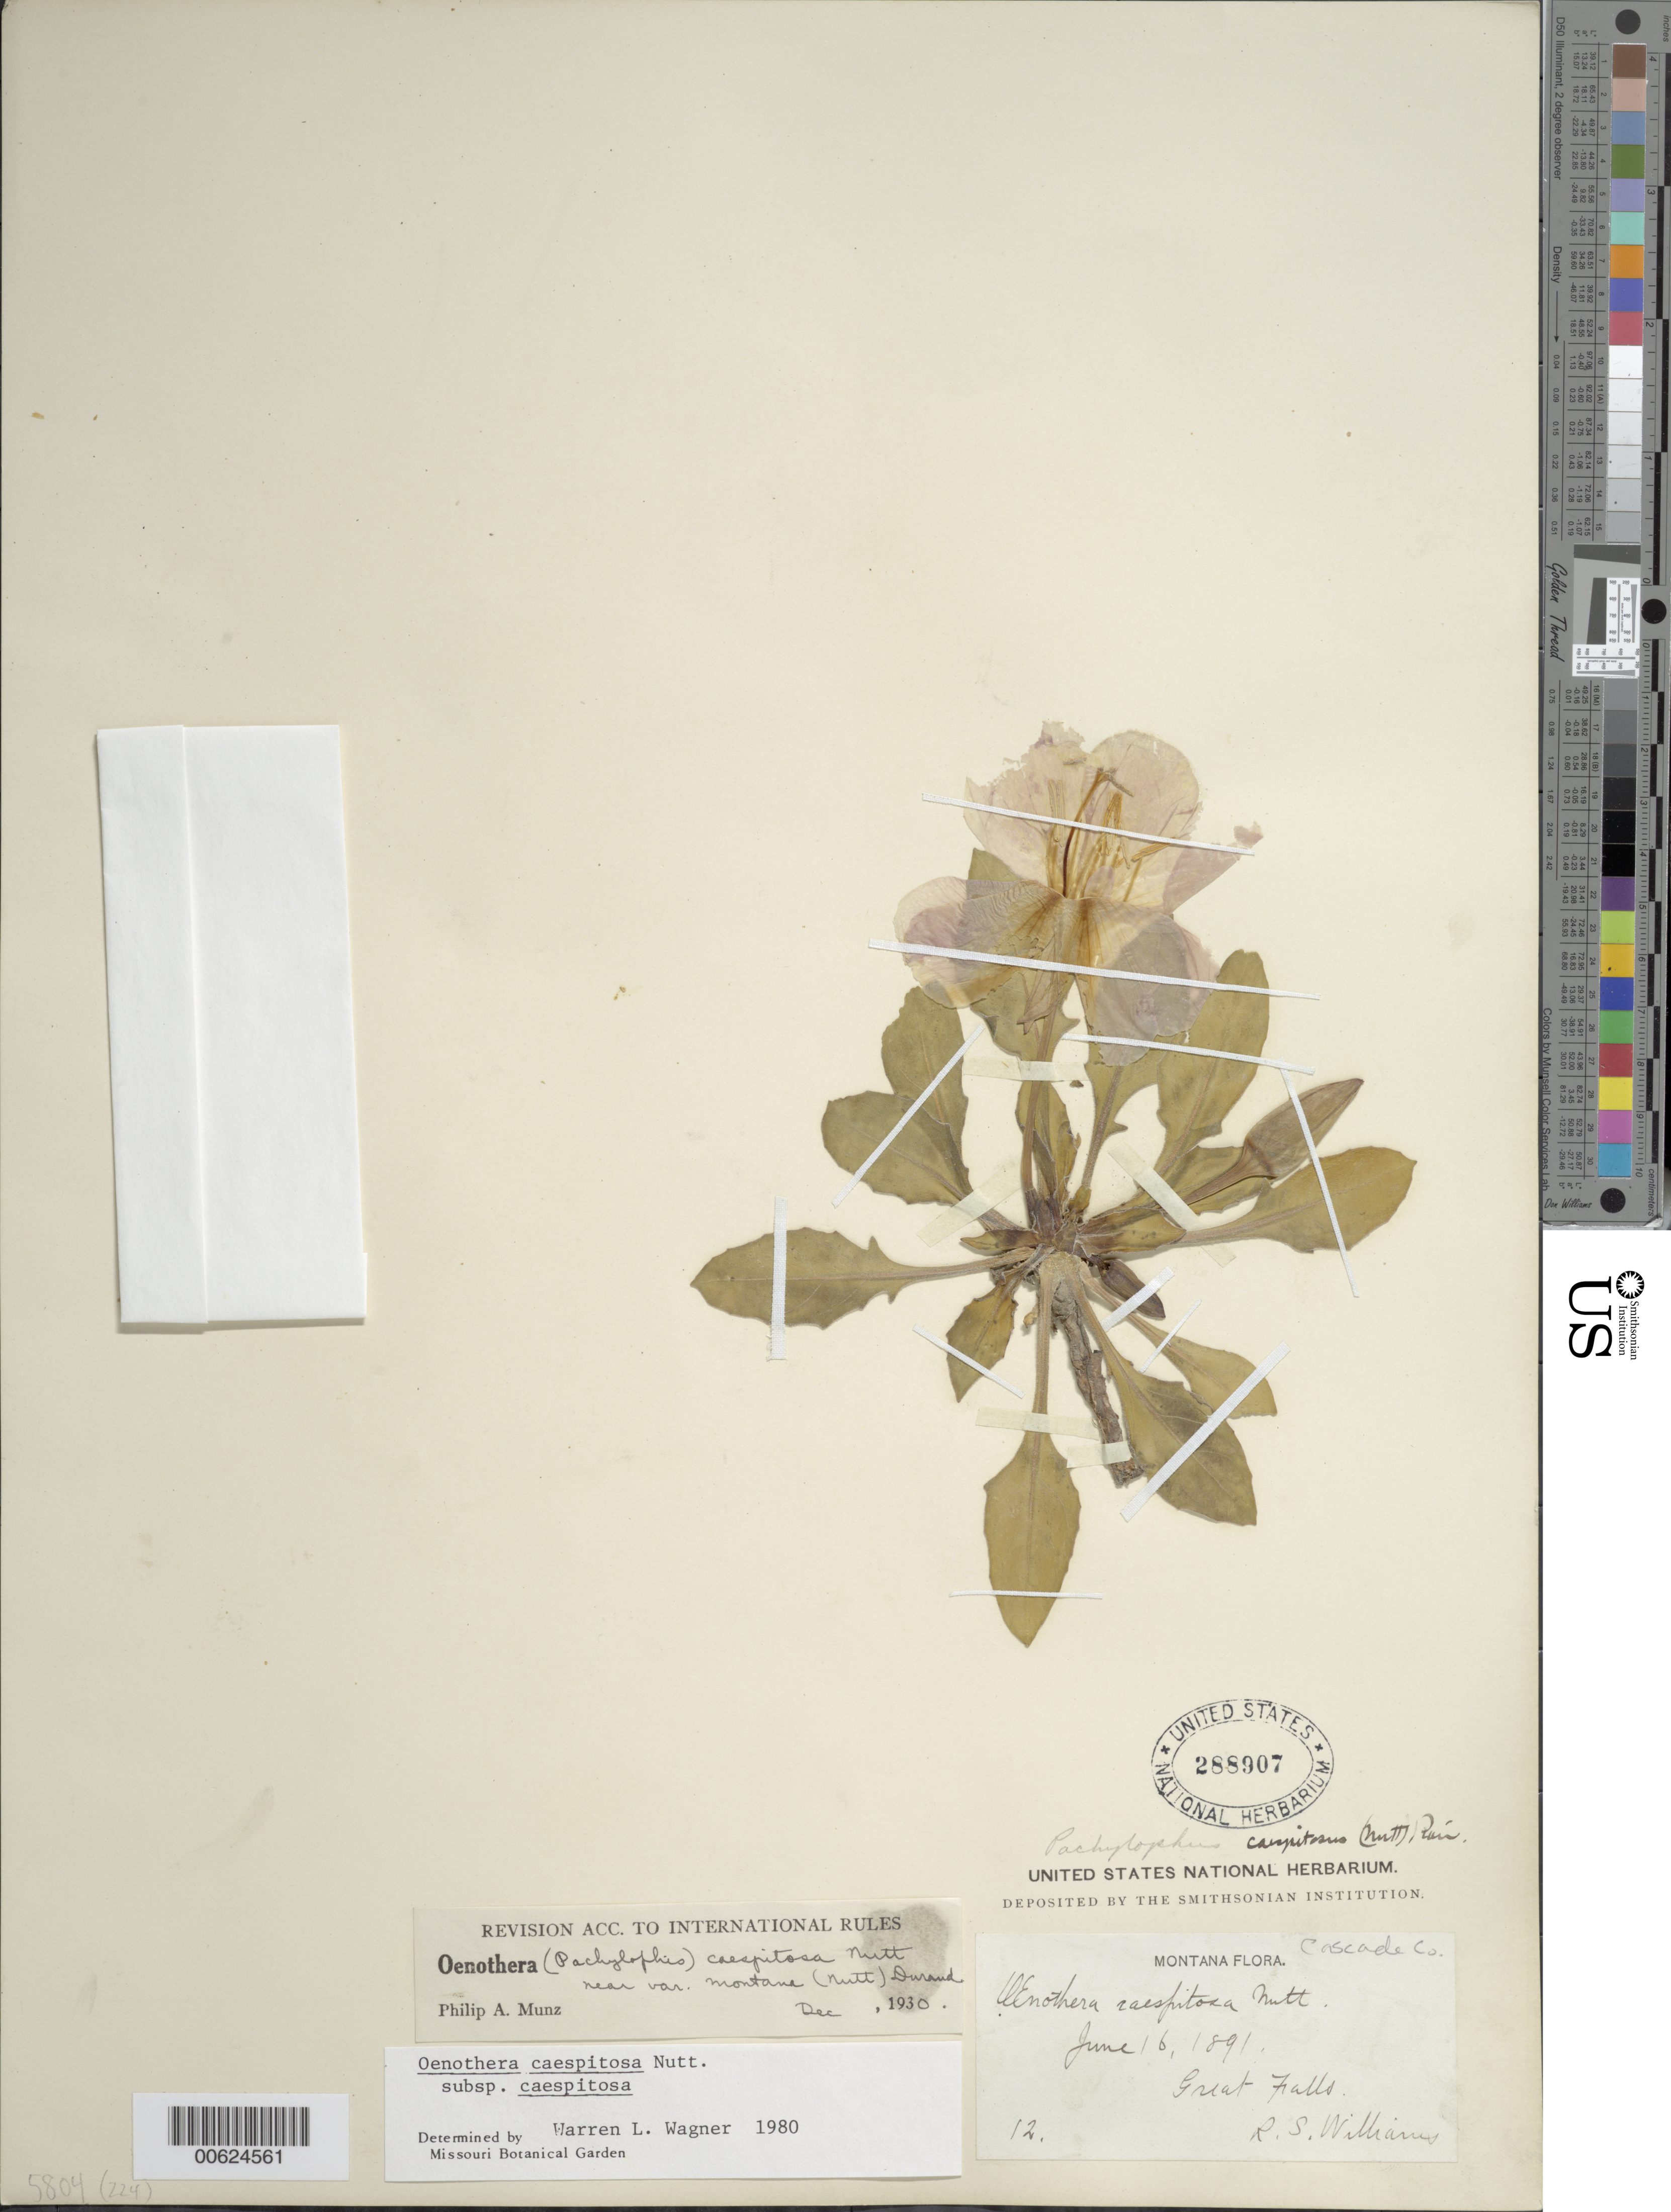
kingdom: Plantae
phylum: Tracheophyta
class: Magnoliopsida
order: Myrtales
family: Onagraceae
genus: Oenothera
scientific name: Oenothera cespitosa subsp. cespitosa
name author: Nutt.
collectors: R. S. Williams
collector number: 12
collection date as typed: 16 Jun 1891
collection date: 1891-06-16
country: United States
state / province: Montana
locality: Great Falls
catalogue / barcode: US 288907